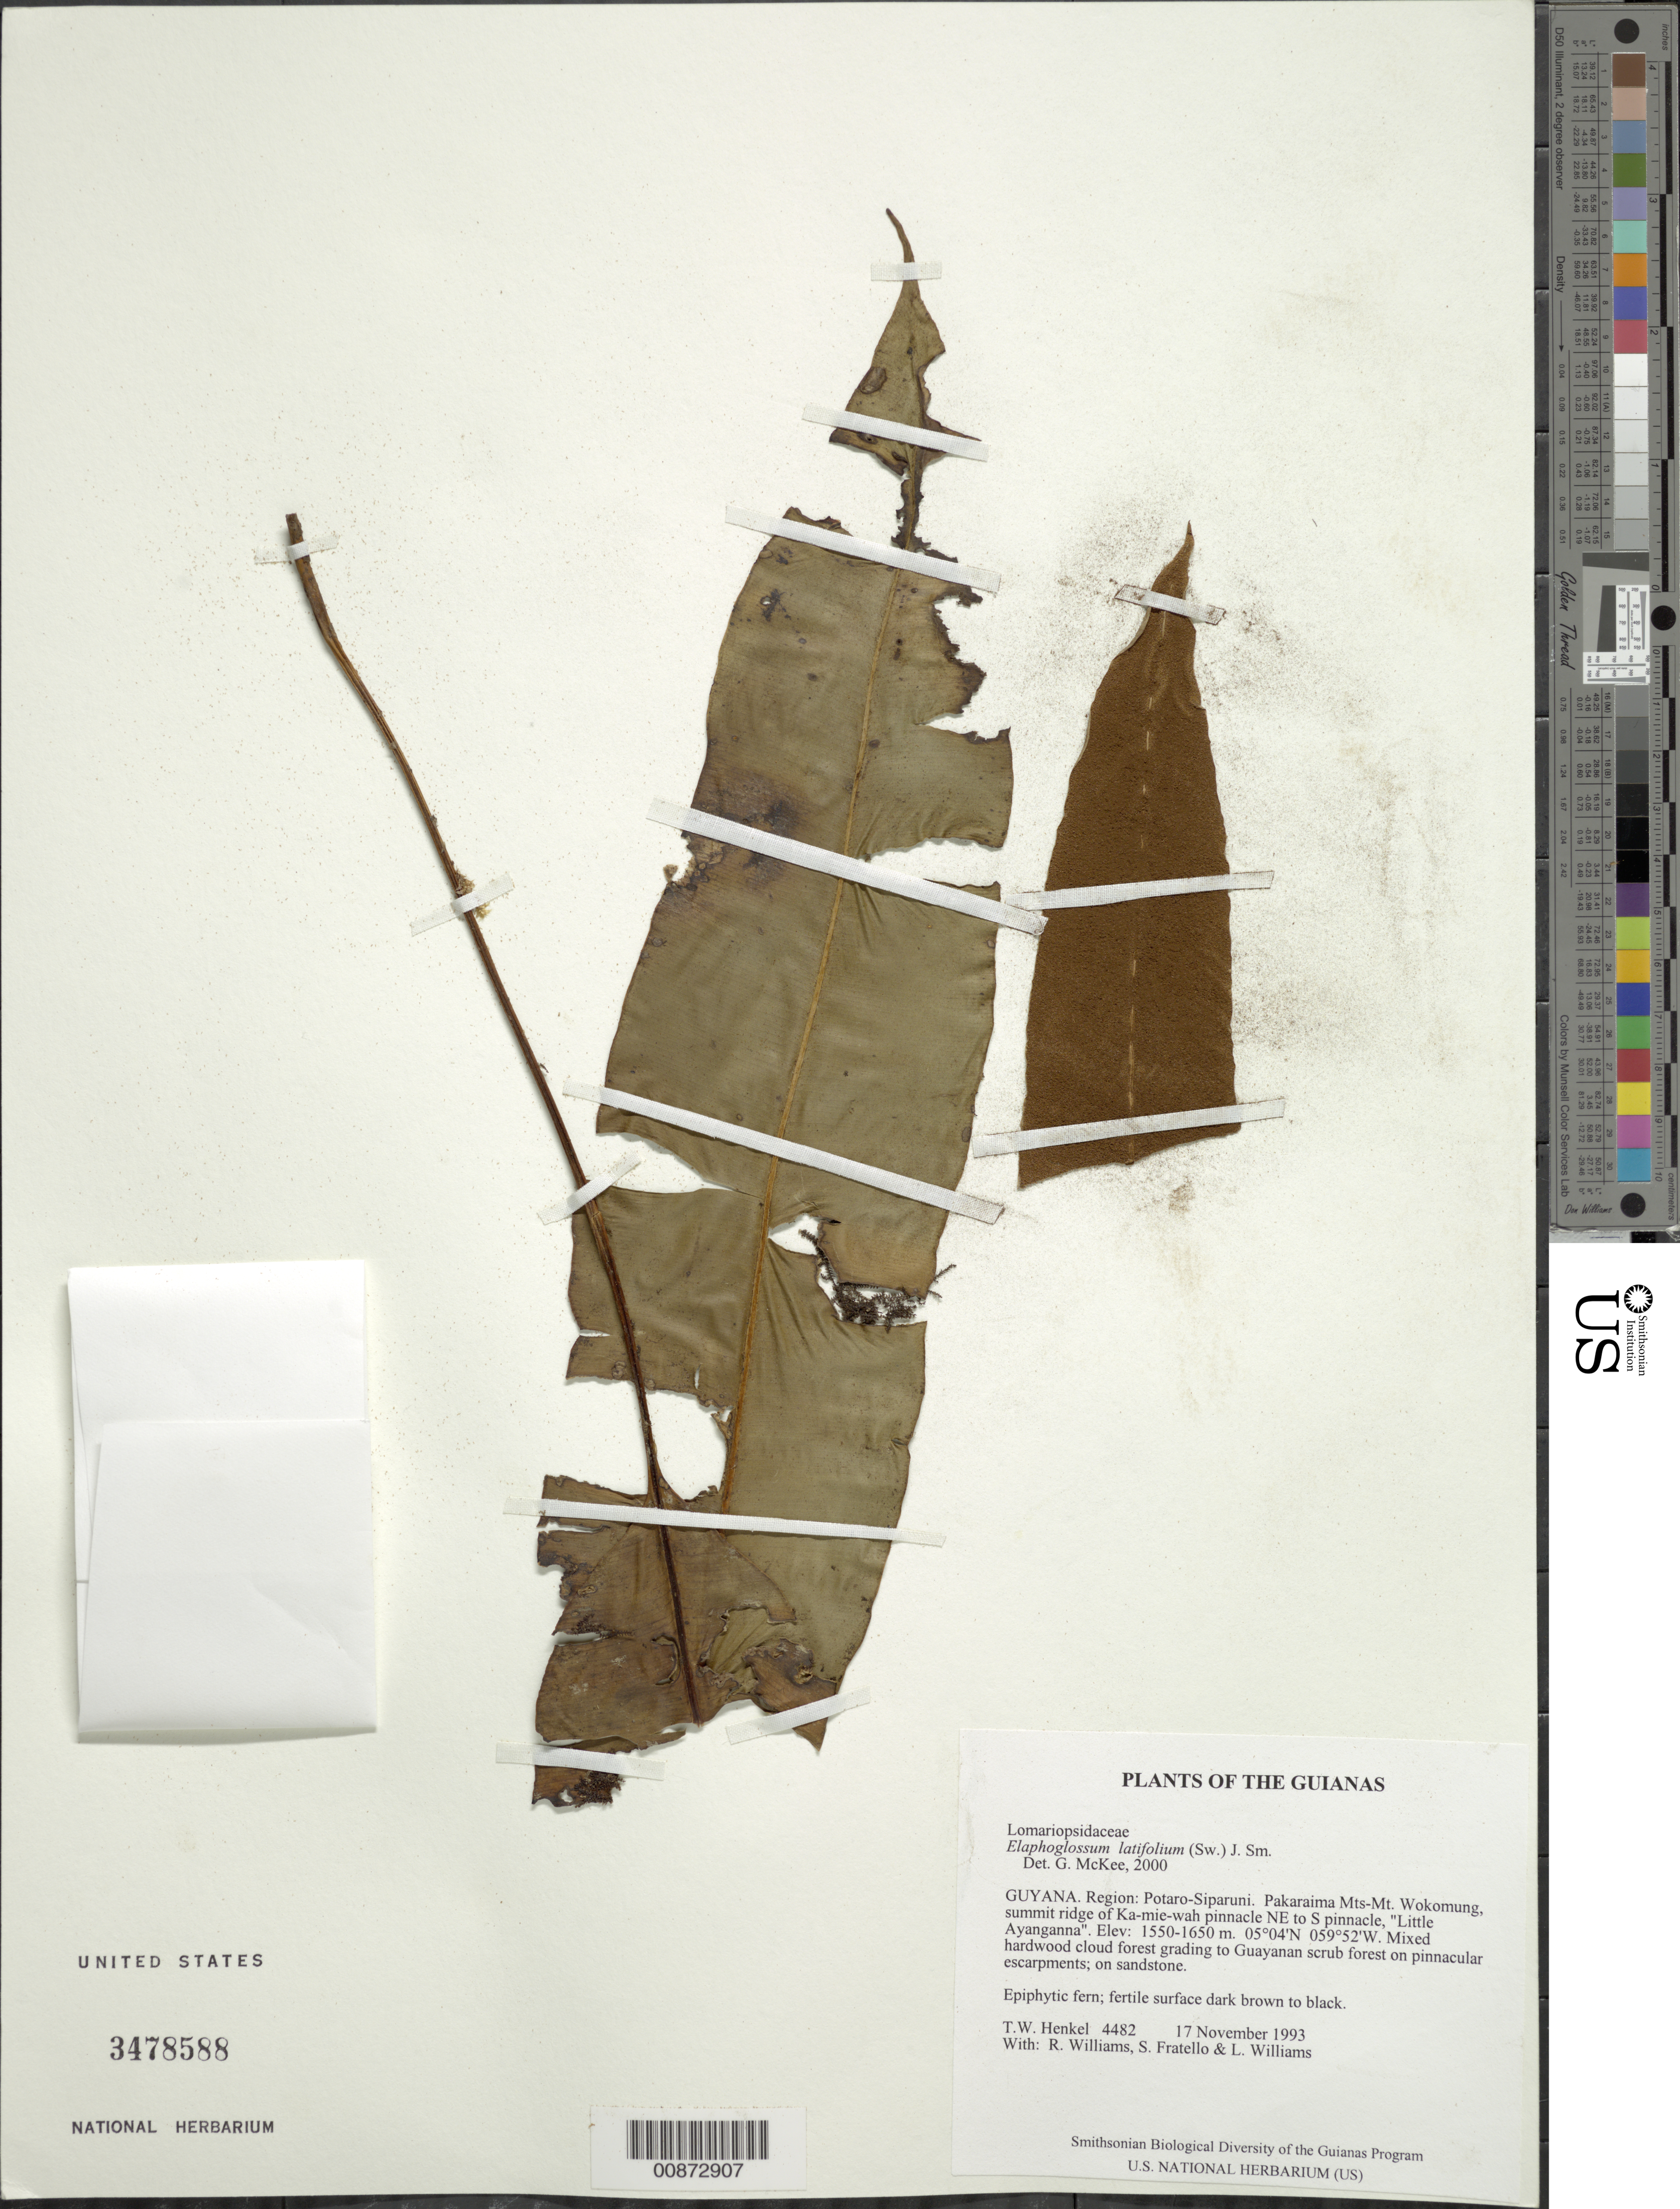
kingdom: Plantae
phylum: Tracheophyta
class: Polypodiopsida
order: Polypodiales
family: Dryopteridaceae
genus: Elaphoglossum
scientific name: Elaphoglossum latifolium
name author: (Sw.) J. Sm.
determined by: McKee, G. S., (US), NMNH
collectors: T. Henkel, R. Williams, S. Fratello & L. Williams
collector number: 4482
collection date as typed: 17 November 1993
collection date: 1993-11-17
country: Guyana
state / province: Potaro-Siparuni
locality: Pakaraima Mts-Mt. Wokomung, summit ridge of Ka-mie-wah pinnacle NE to S pinnacle, "Little Ayanganna"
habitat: Mixed hardwood cloud forest grading to Guayanan scrub forest on pinnacular escarpments; on sandstone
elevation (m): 1550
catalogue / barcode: US 3478588